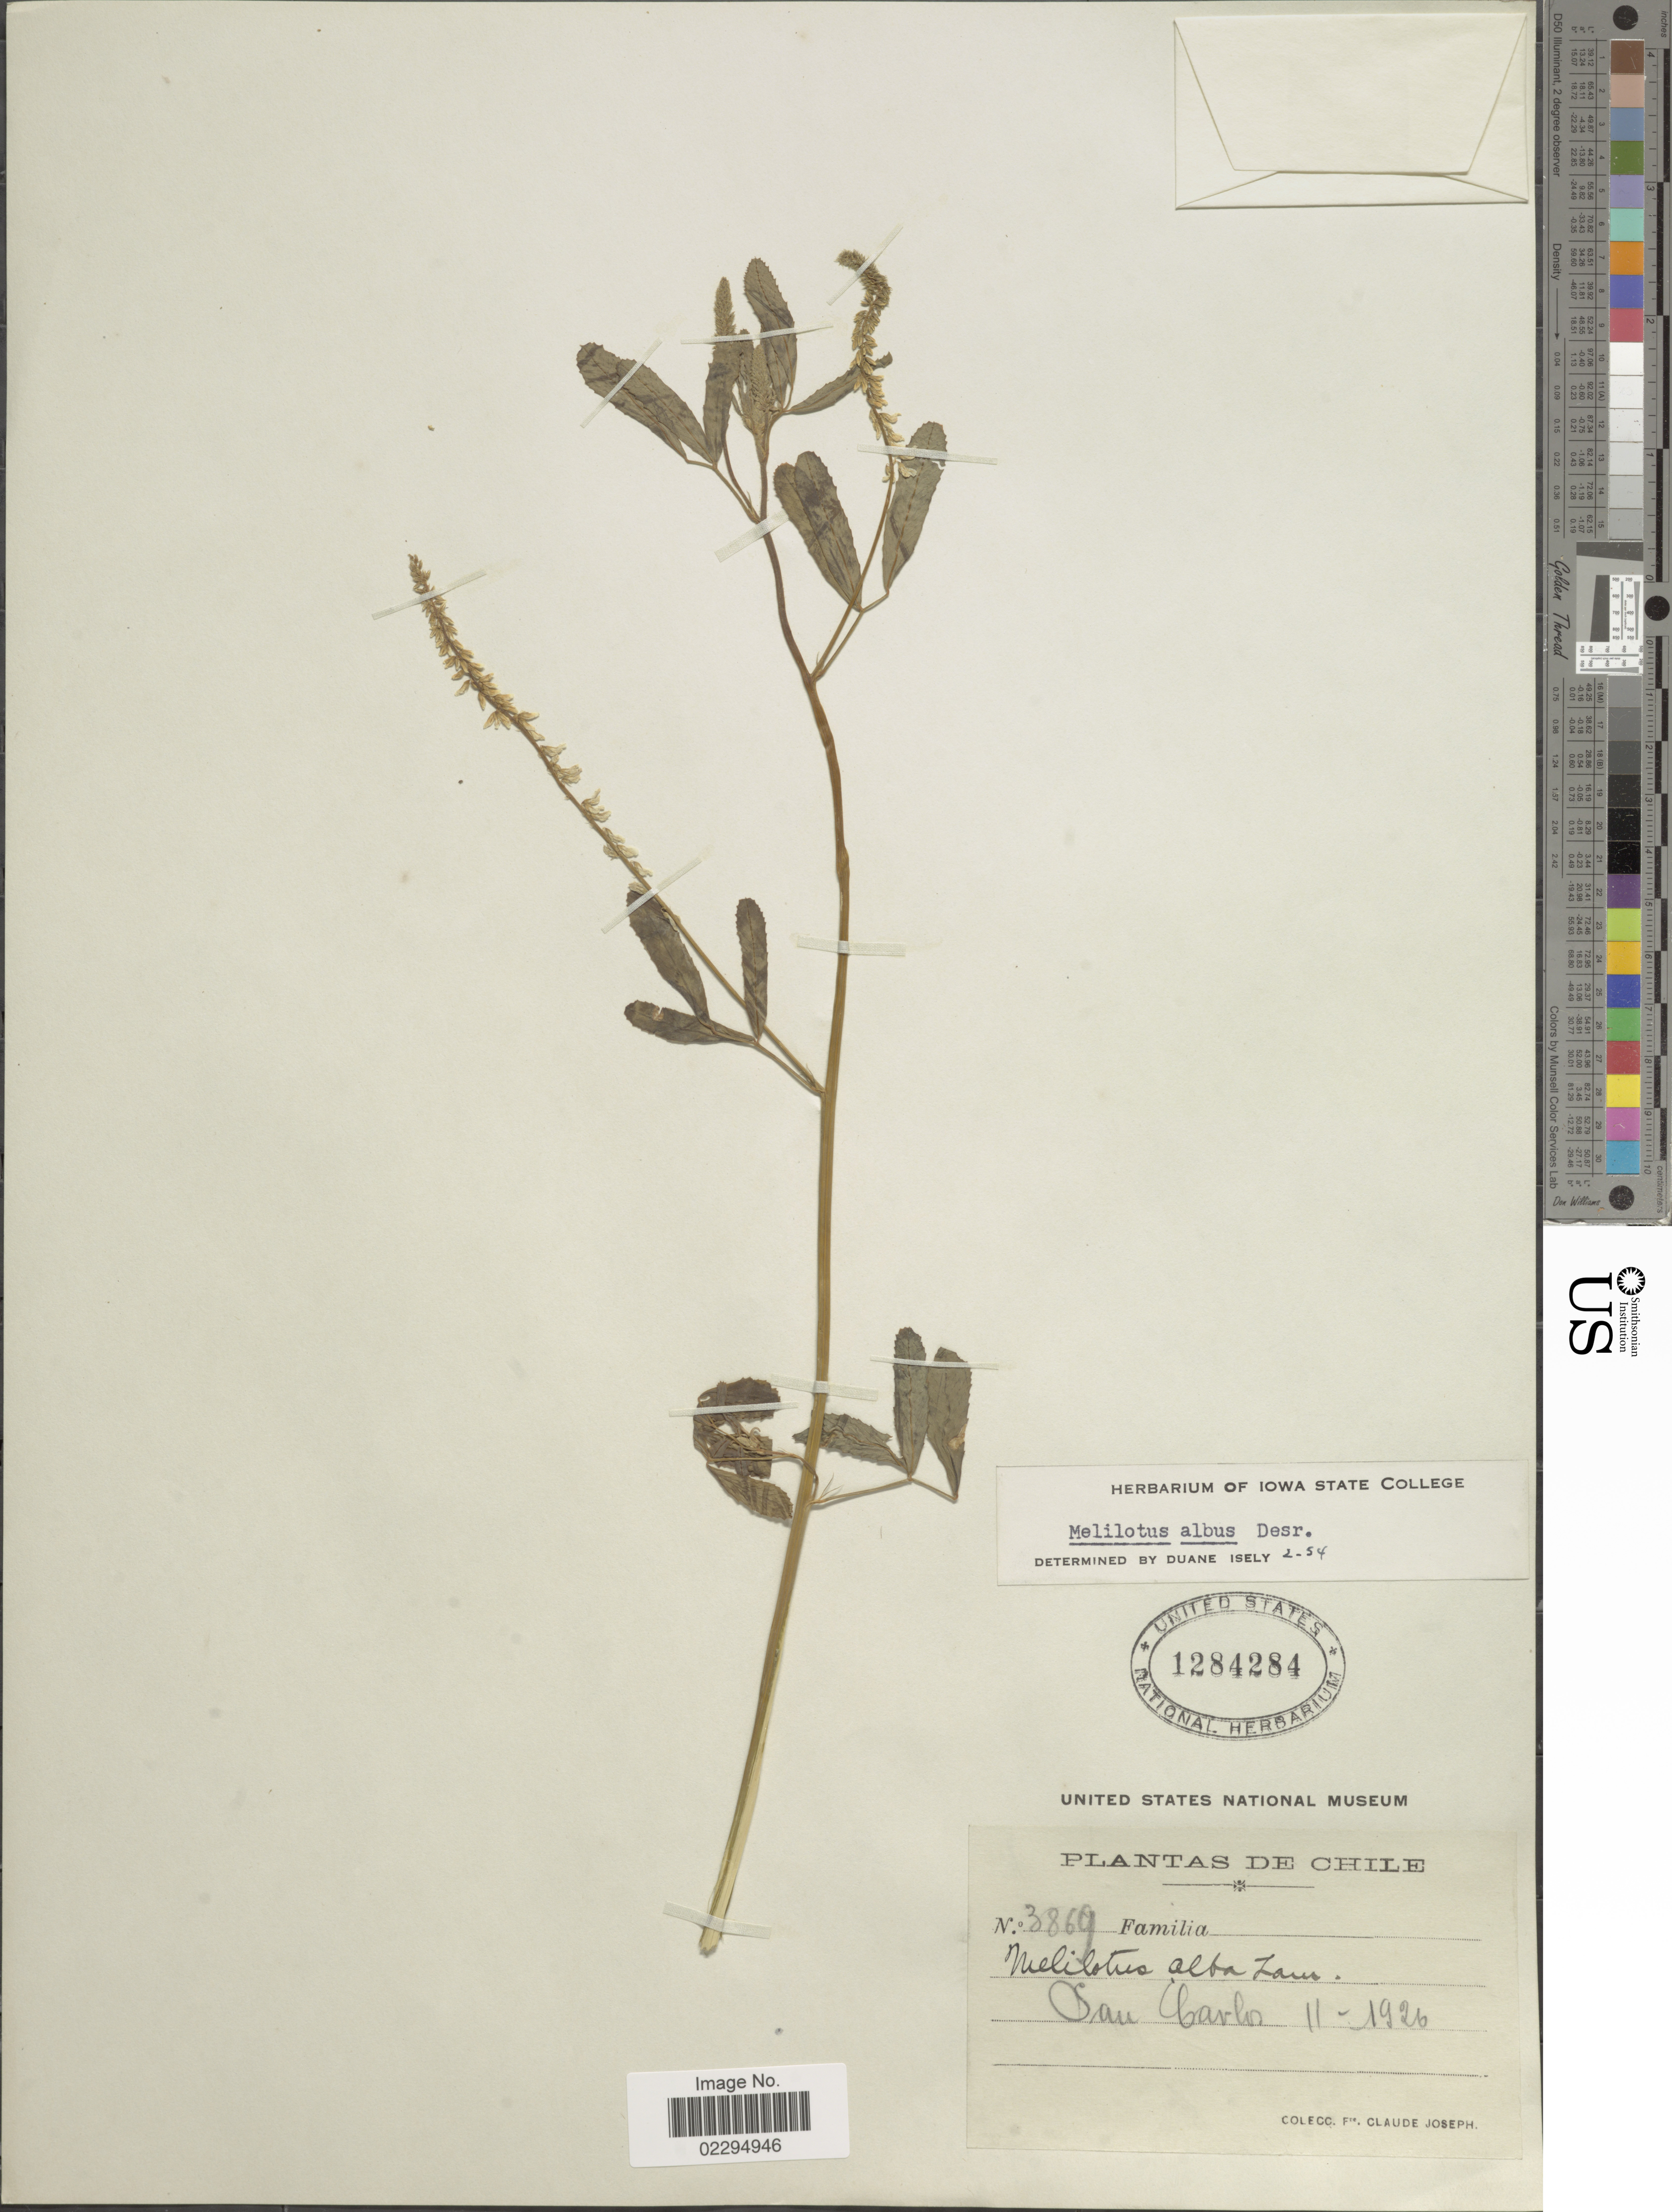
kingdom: Plantae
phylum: Tracheophyta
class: Magnoliopsida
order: Fabales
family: Fabaceae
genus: Melilotus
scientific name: Melilotus albus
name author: Medik.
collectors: Bro. Claude-Joseph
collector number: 3869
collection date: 1926-11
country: Chile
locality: San Carlo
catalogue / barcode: US 1284284